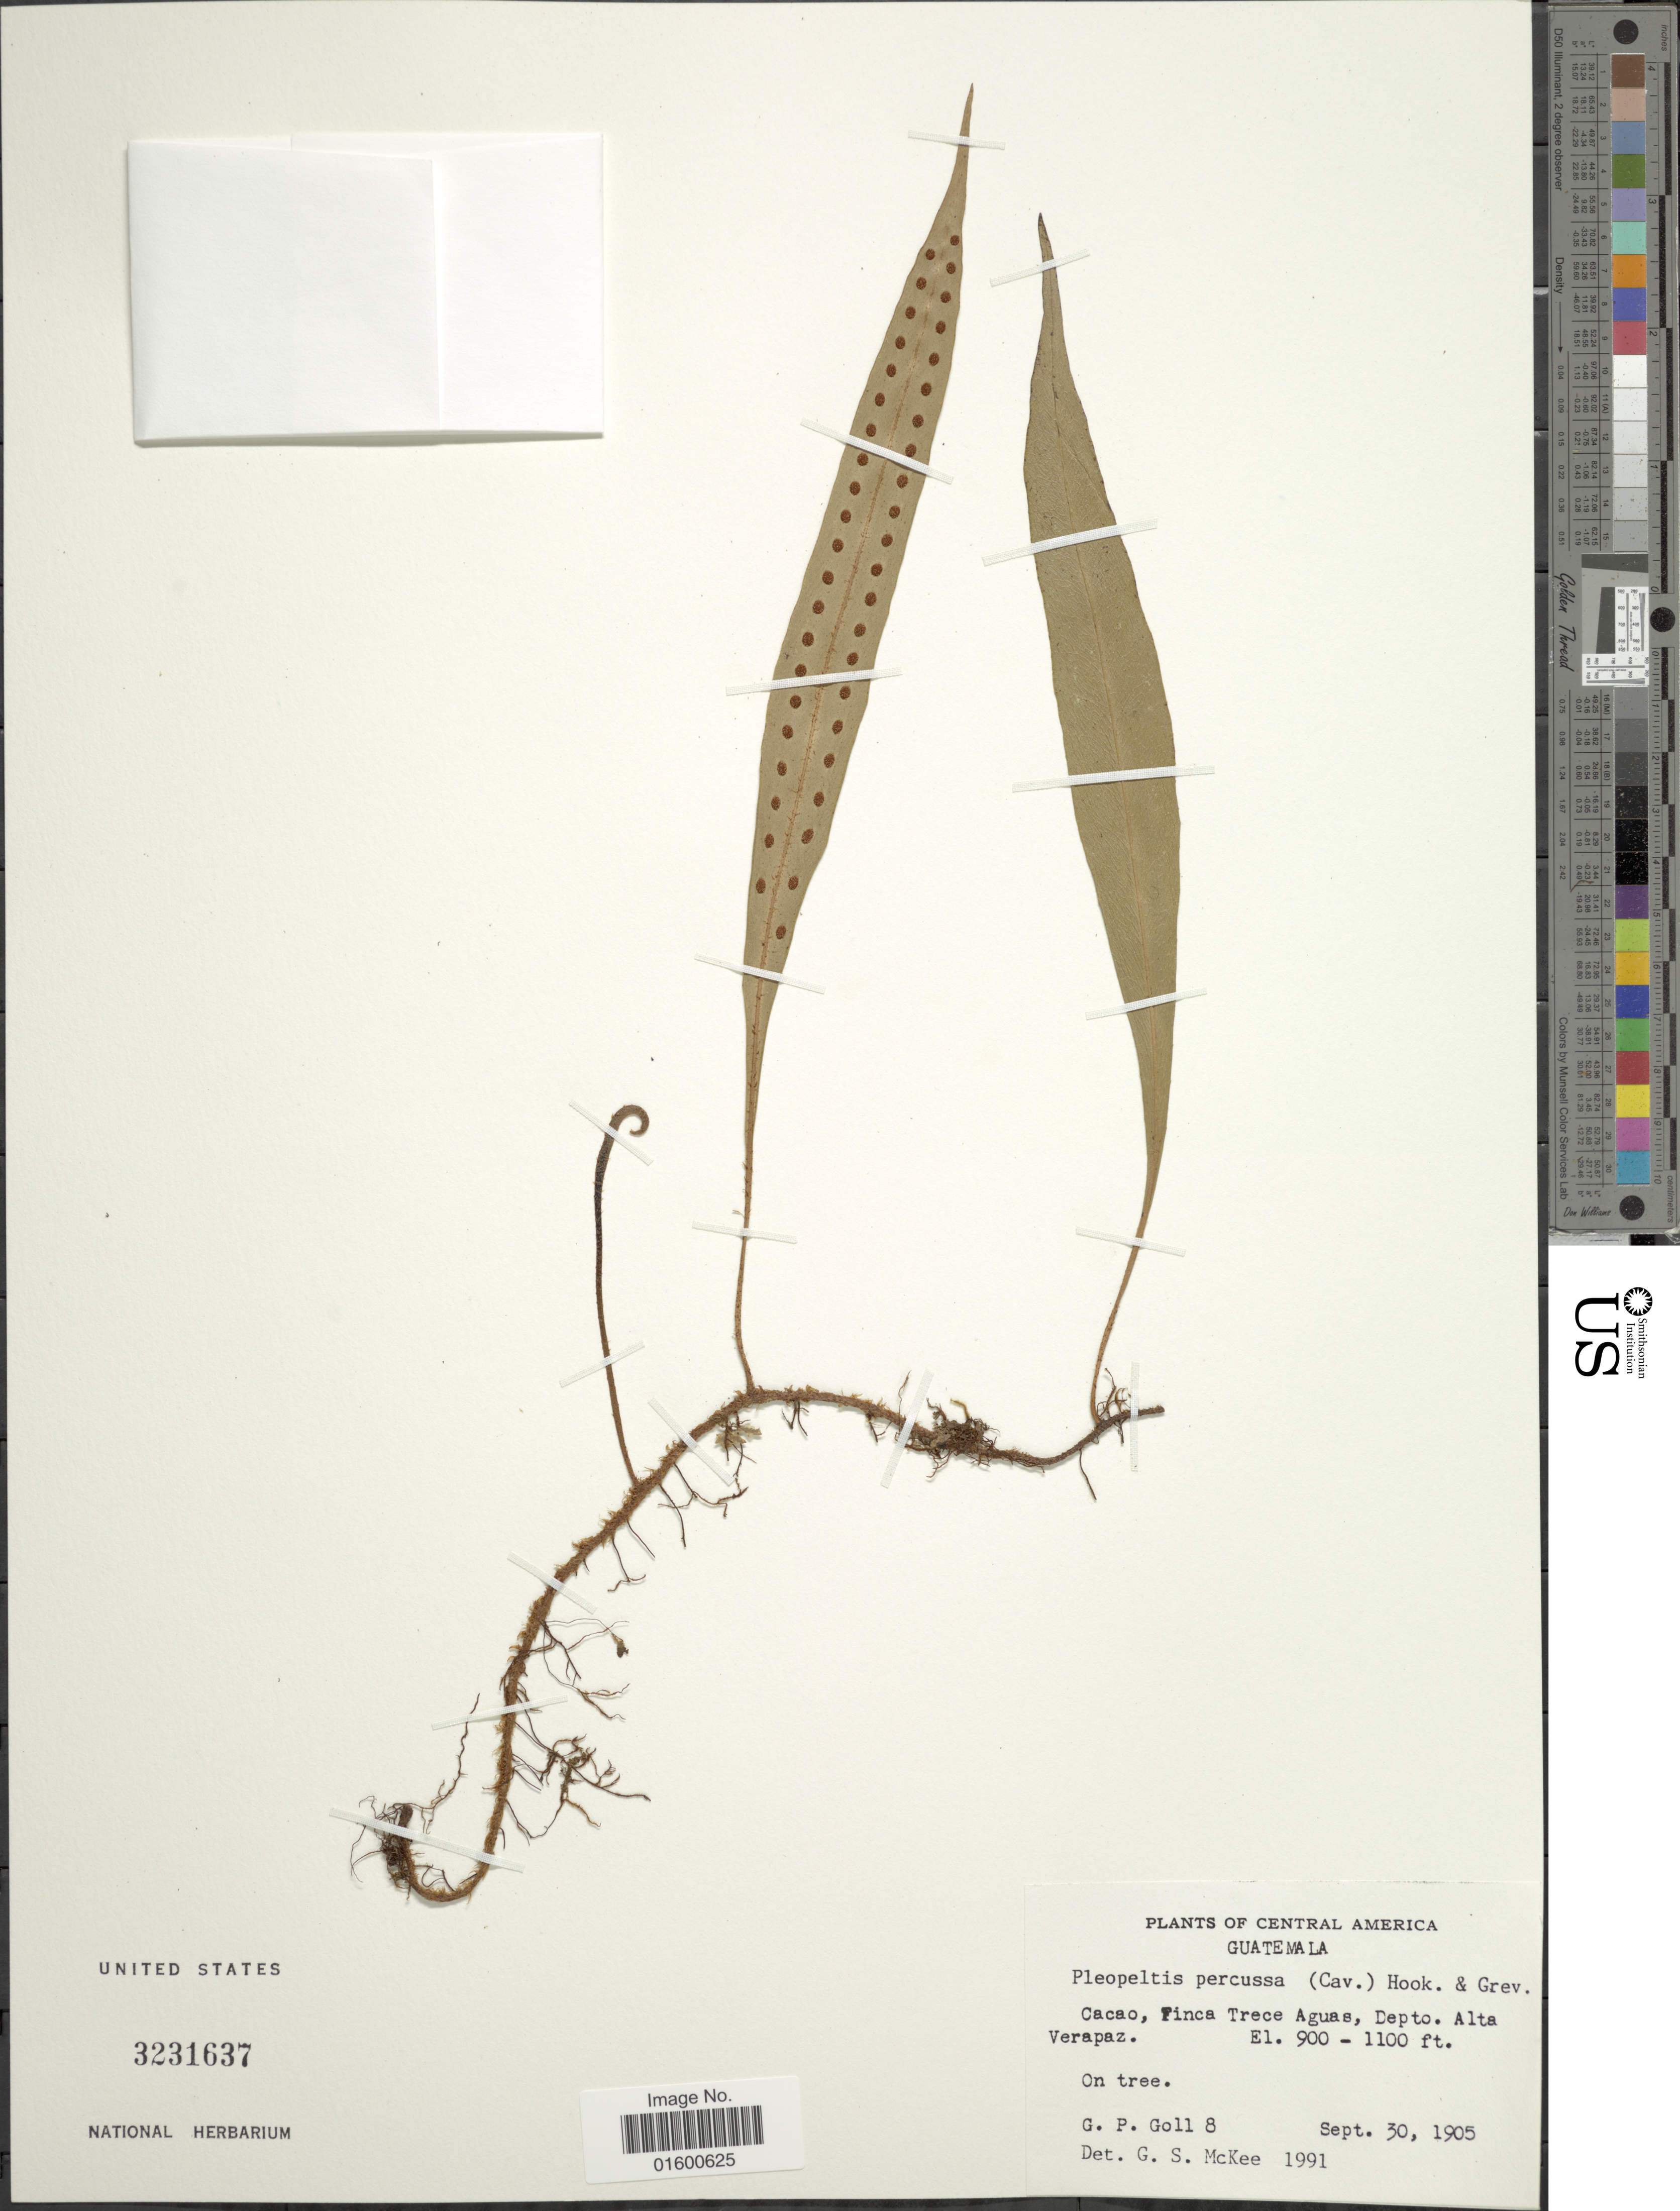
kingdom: Plantae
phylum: Tracheophyta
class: Polypodiopsida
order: Polypodiales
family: Polypodiaceae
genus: Microgramma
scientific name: Microgramma percussa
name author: (Cav.) de la Sota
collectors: G. P. Goll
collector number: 8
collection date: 1905-09-30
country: Guatemala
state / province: Alta Verapaz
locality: Central America, Cacao, Finca Trece Aguas, Depto. Alta Verapaz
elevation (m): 274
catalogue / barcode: US 3231637